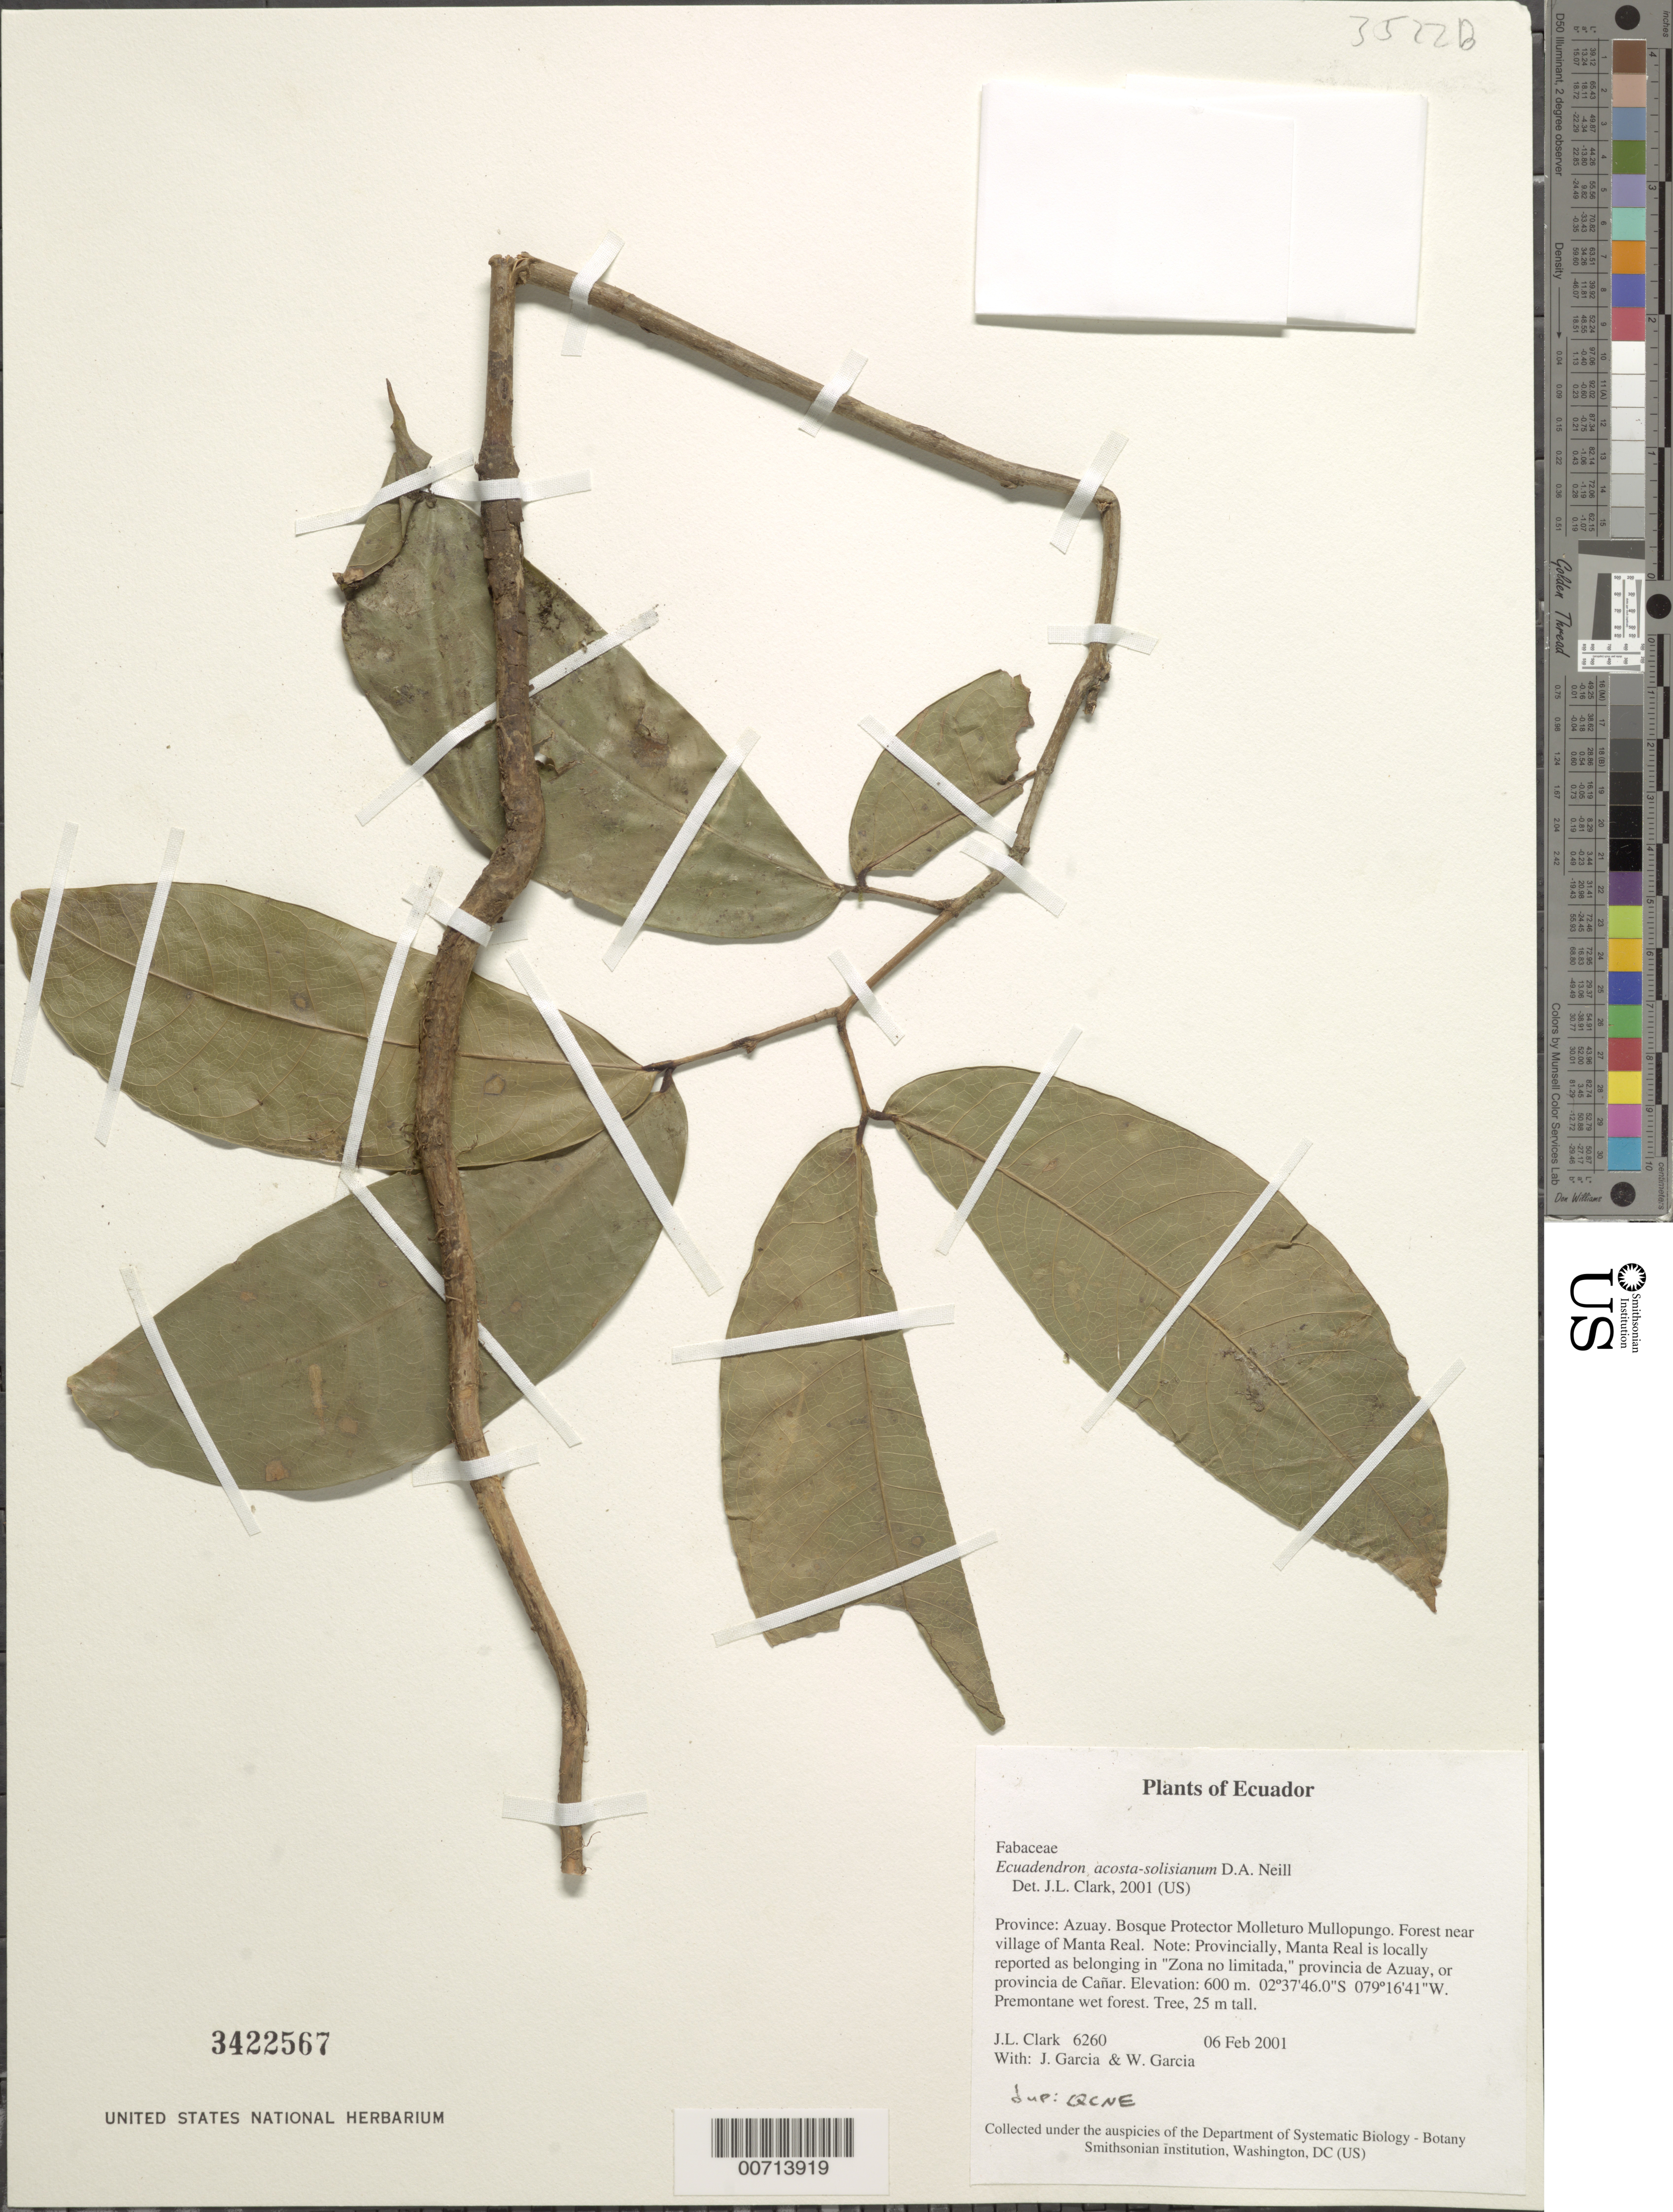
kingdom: Plantae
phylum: Tracheophyta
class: Magnoliopsida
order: Fabales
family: Fabaceae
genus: Ecuadendron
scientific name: Ecuadendron acosta-solisianum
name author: D.A. Neill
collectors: J. L. Clark, J. Garcia & W. Garcia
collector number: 6260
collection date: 2001-02-06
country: Ecuador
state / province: Azuay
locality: Bosque Protector Molleturo Mullonpungo. Forest near village of Manta Real. Note: Provincially, Manta Real is locally reported as belonging in "Zona no limitada", provincia de Azuay, or provincia de Canar.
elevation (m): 600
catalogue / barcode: US 3422567